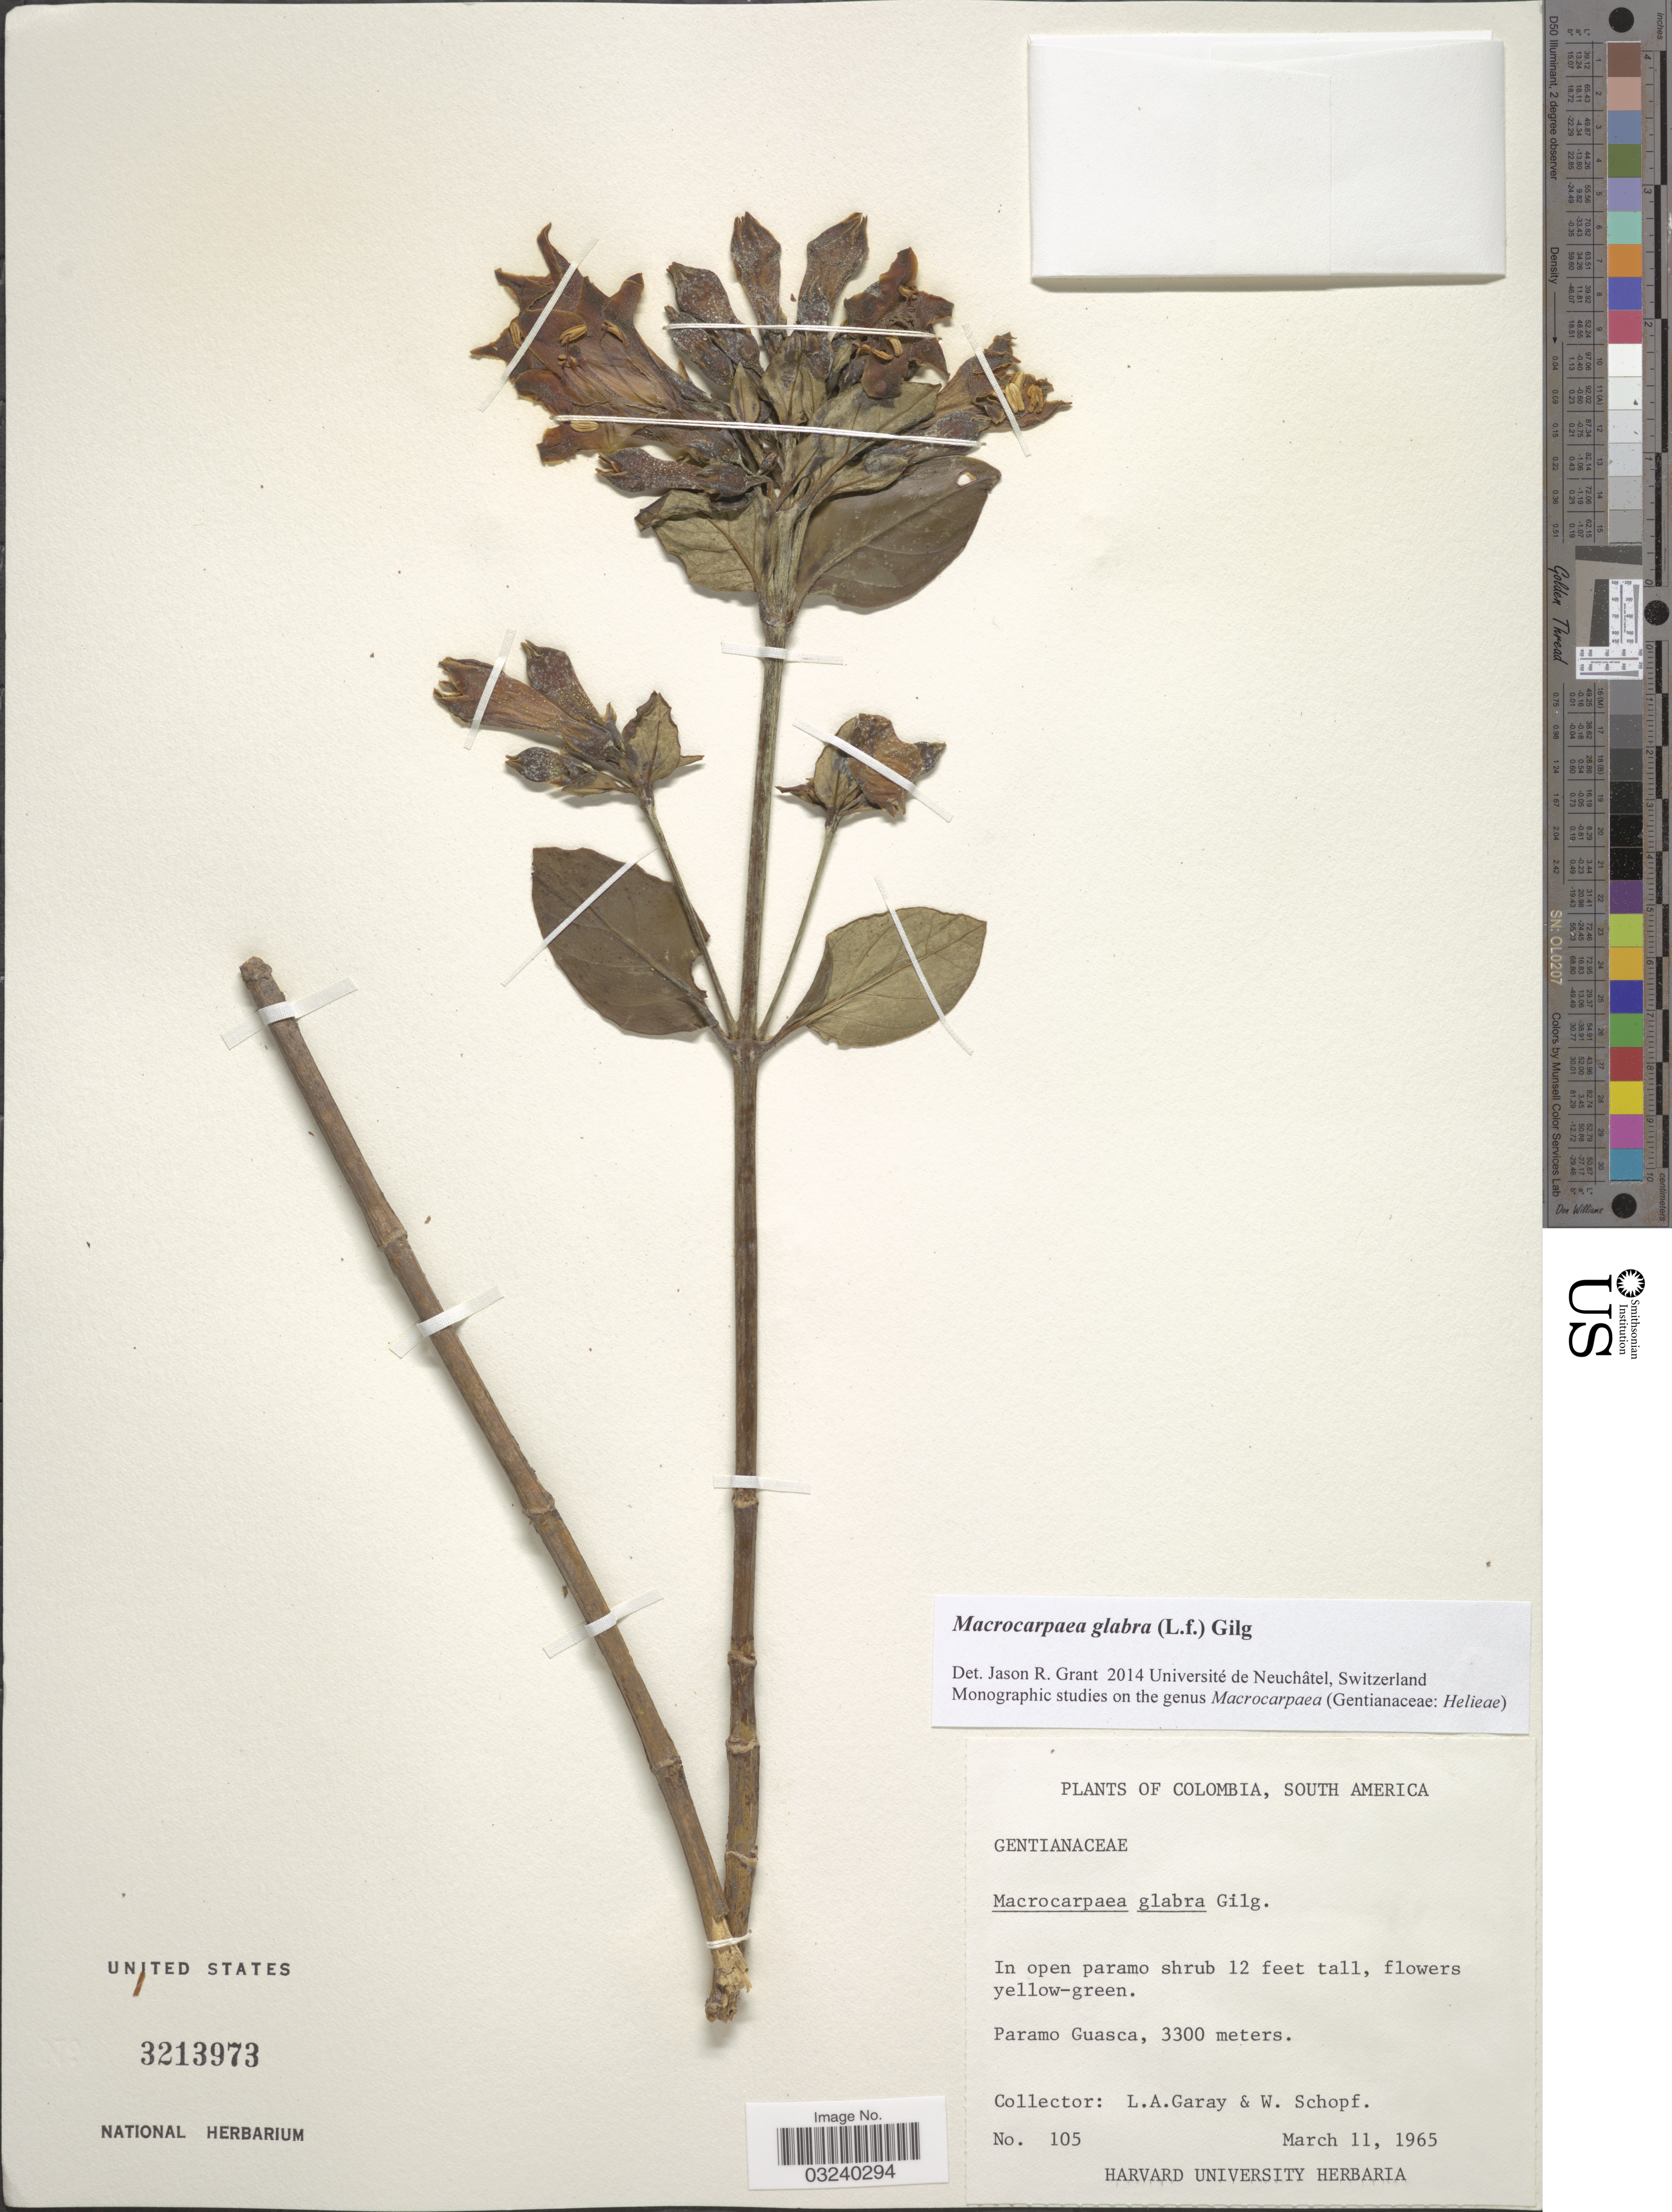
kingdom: Plantae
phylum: Tracheophyta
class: Magnoliopsida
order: Gentianales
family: Gentianaceae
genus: Macrocarpaea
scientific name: Macrocarpaea glabra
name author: (L. f.) Gilg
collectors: L. Garay & W. Schopf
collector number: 105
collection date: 1965-03-11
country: Colombia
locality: Parama Guasca.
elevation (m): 3300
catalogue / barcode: US 3213973